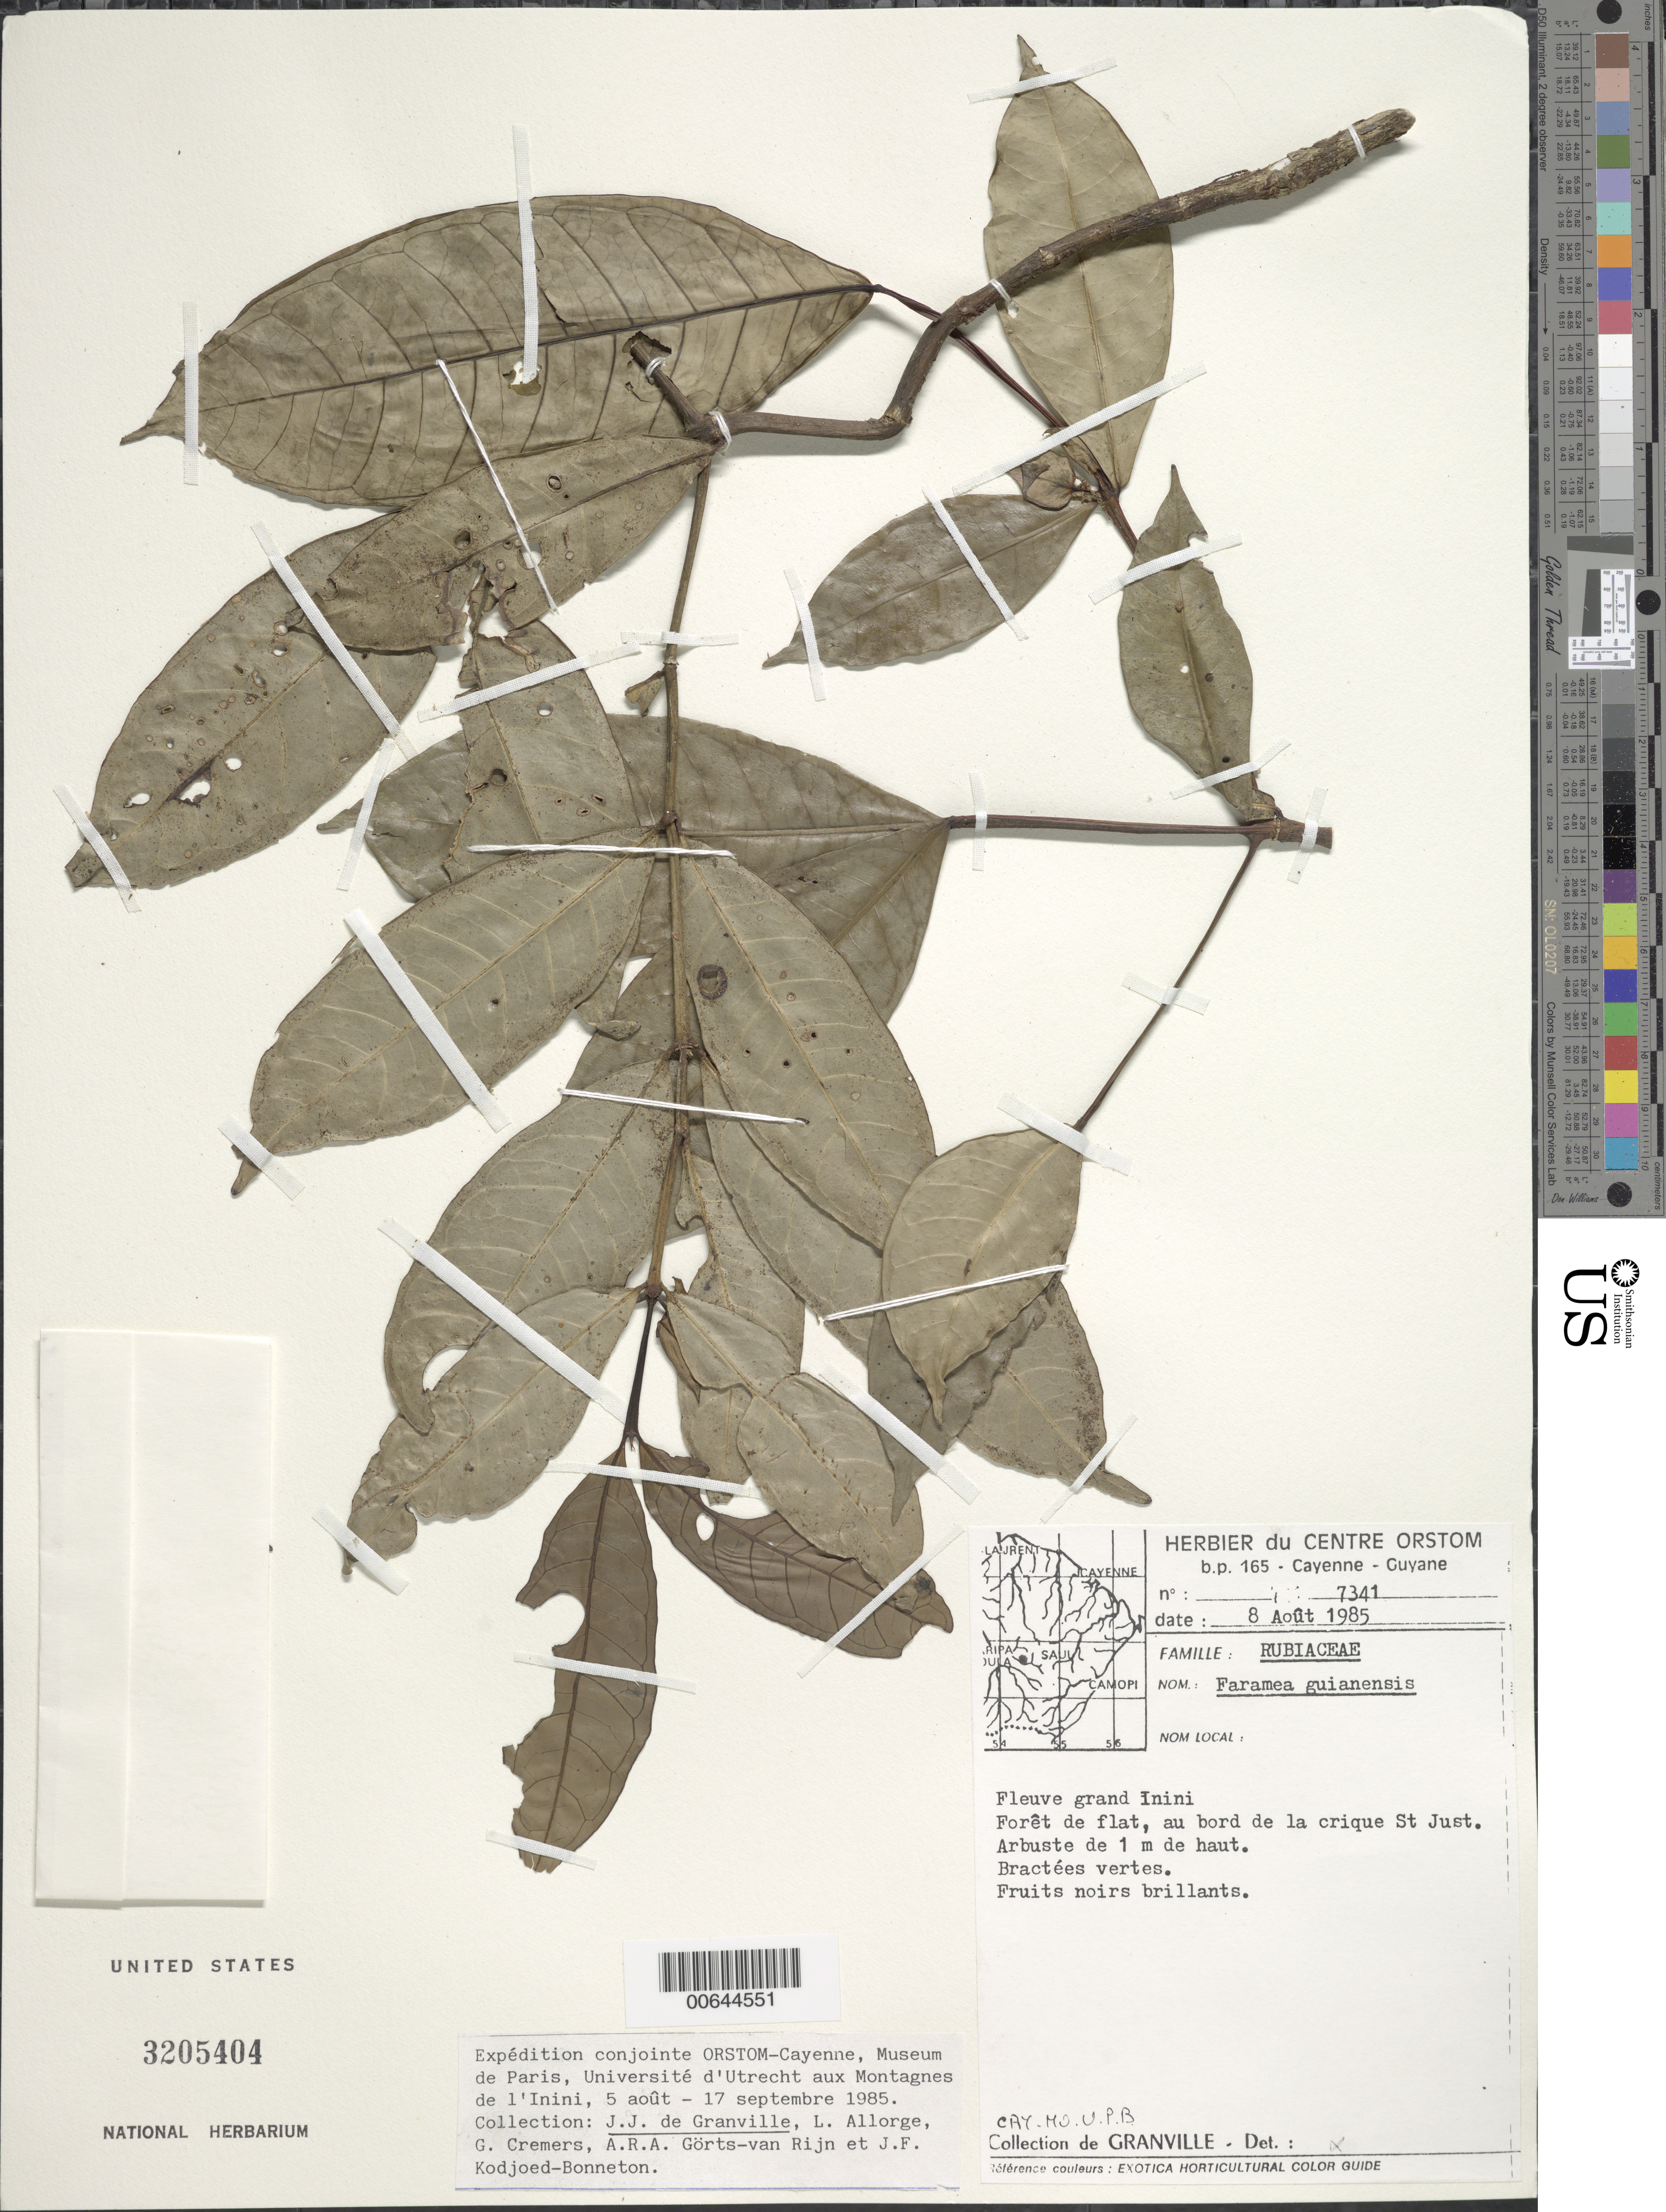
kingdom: Plantae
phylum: Tracheophyta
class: Magnoliopsida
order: Gentianales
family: Rubiaceae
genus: Faramea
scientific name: Faramea guianensis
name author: (Aubl.) Bremek.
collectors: J.-J. de Granville, L. Allorge, G. Cremers, A. .R. A. Görts-van Rijn & J. Kodjoed-Bonneton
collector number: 7341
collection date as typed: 8-Aug-85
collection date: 1985-08-08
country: French Guiana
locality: Fleuve Grand Inini, crique St. Just.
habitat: Foret de flat, au bord de la crique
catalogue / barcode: US 3205404